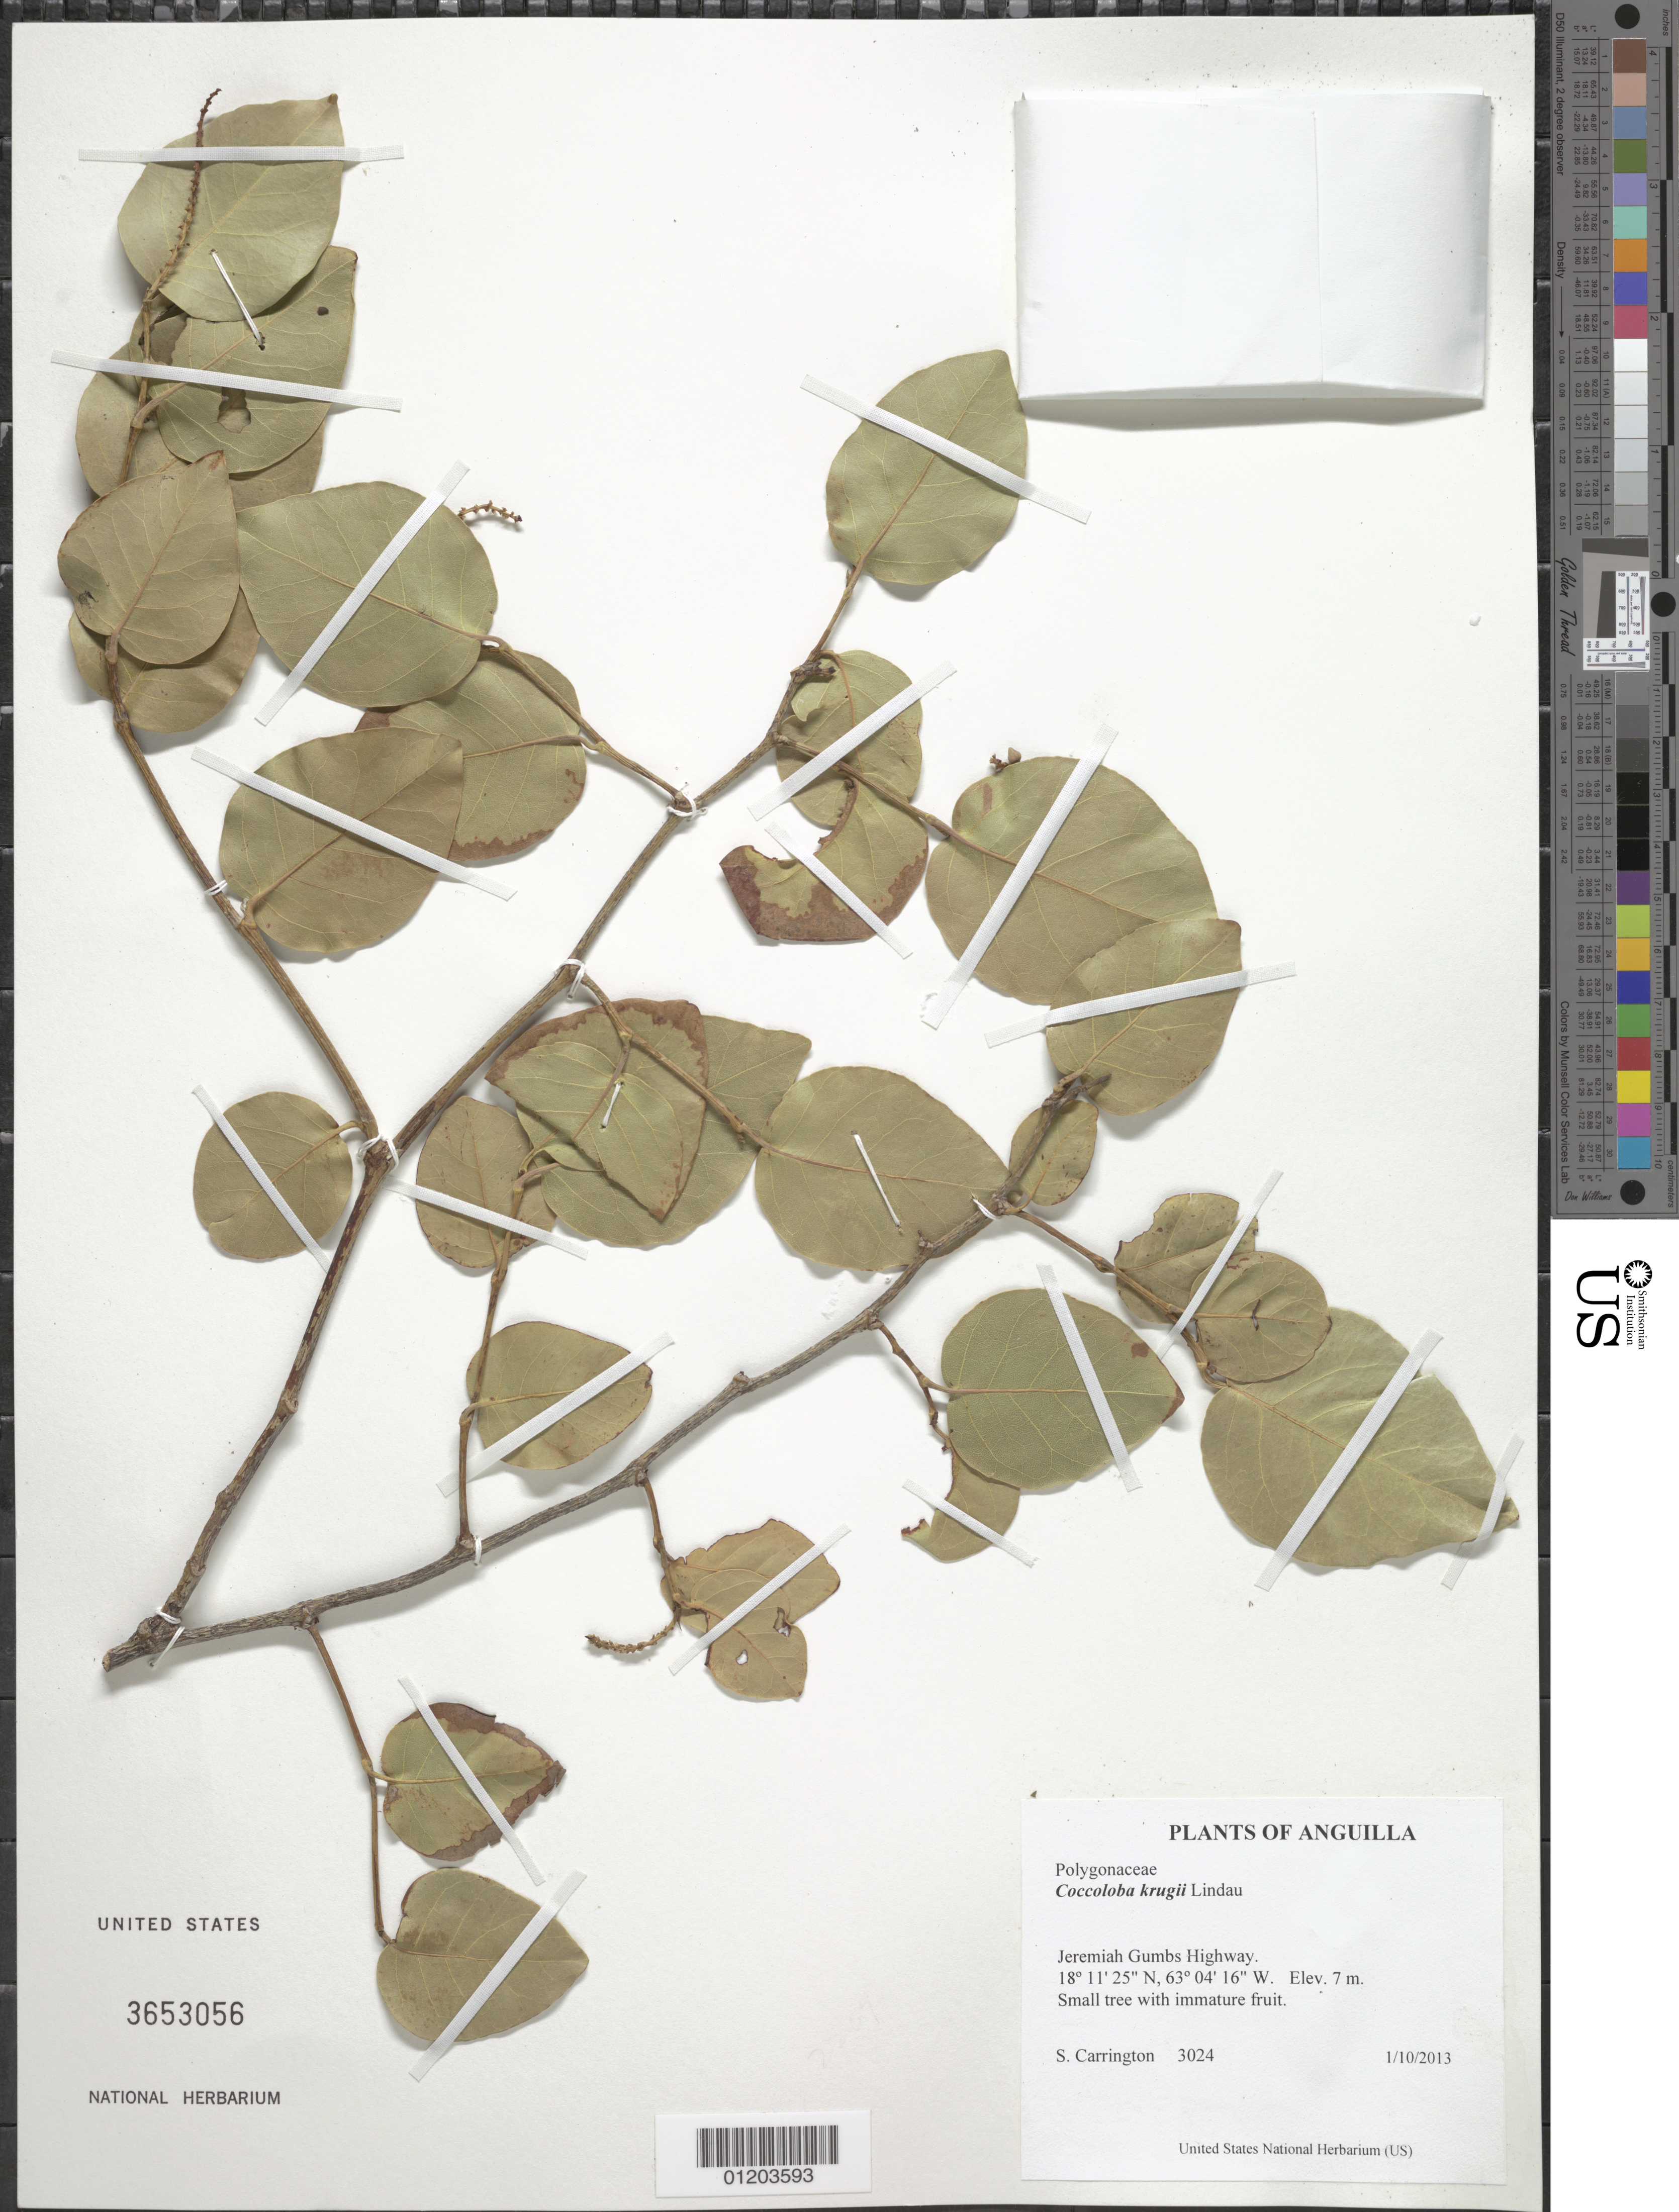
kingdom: Plantae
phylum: Tracheophyta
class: Magnoliopsida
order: Caryophyllales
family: Polygonaceae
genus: Coccoloba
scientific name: Coccoloba krugii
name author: Lindau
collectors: C. M. S. Carrington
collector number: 3024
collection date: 2013-01-10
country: Anguilla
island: Anguilla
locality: Jeremiah Gumbs Highway.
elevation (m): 7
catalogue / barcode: US 3653056